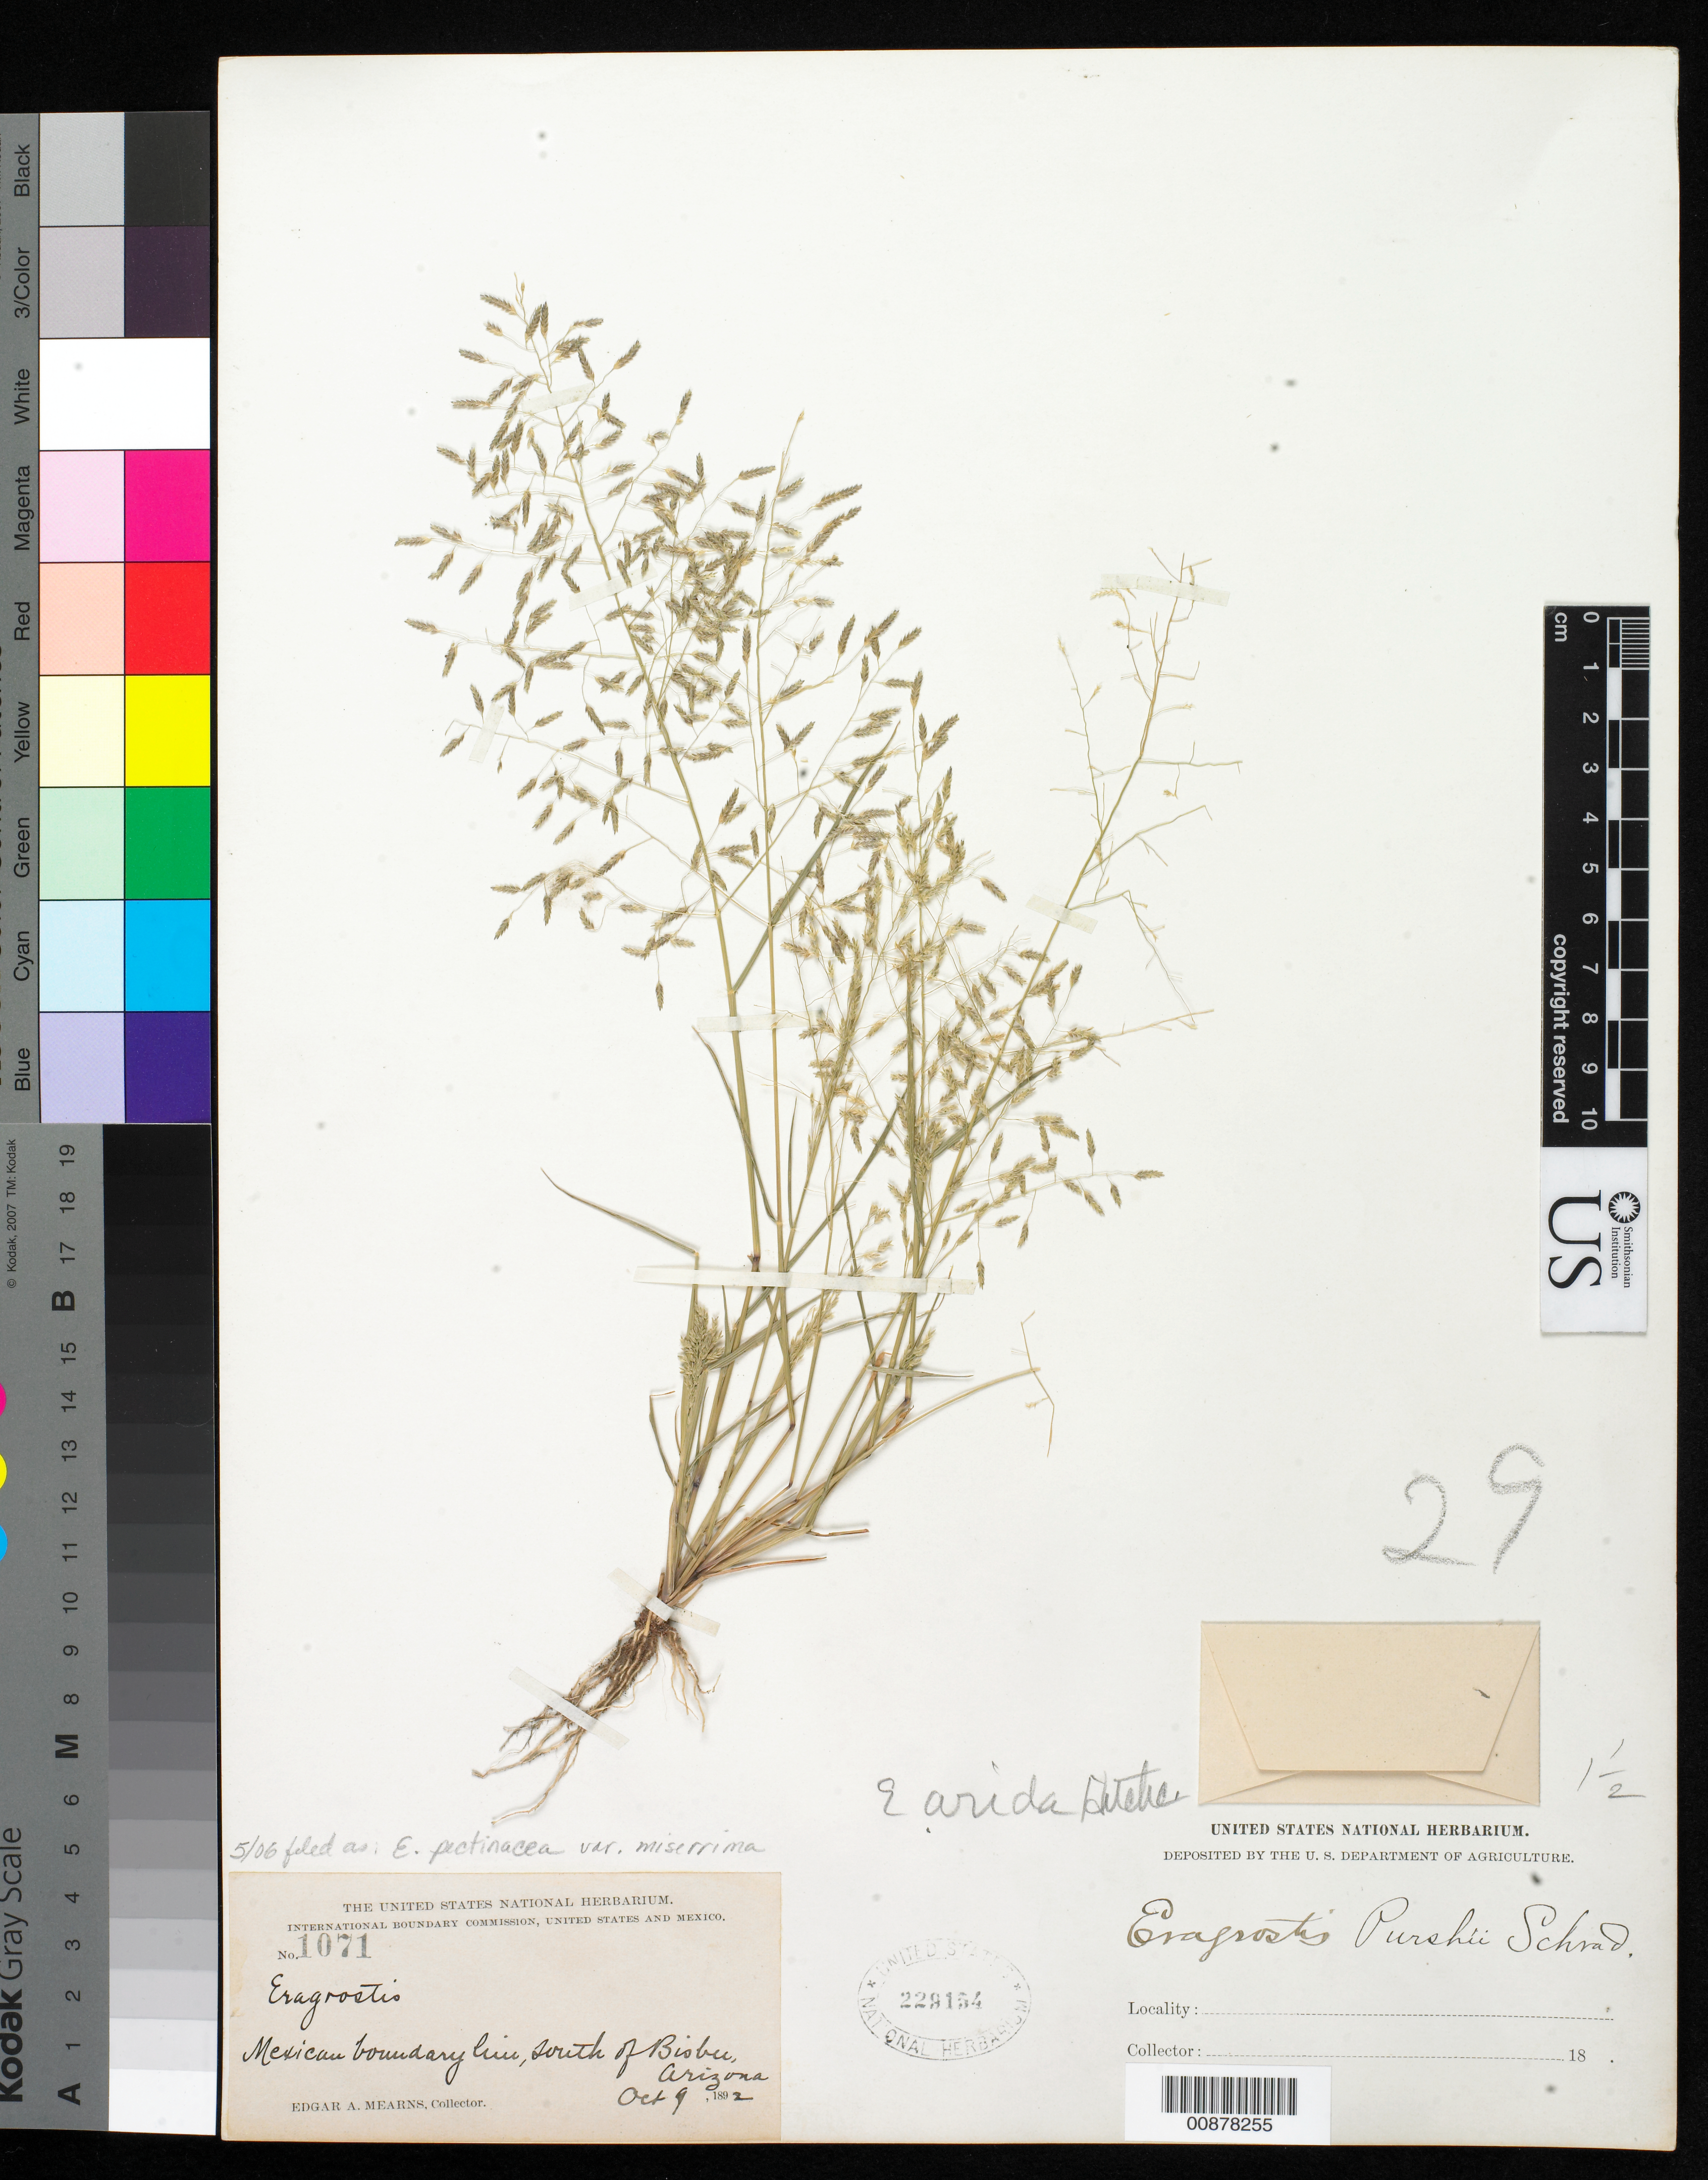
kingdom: Plantae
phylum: Tracheophyta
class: Liliopsida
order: Poales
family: Poaceae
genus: Eragrostis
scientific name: Eragrostis pectinacea var. miserrima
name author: (E. Fourn.) Reeder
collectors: E. A. Mearns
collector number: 1071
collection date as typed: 09 Oct 1892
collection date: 1892-10-09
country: United States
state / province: Arizona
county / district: Cochise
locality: Mexican Boundary Line, S of Bisbee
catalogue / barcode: US 229154